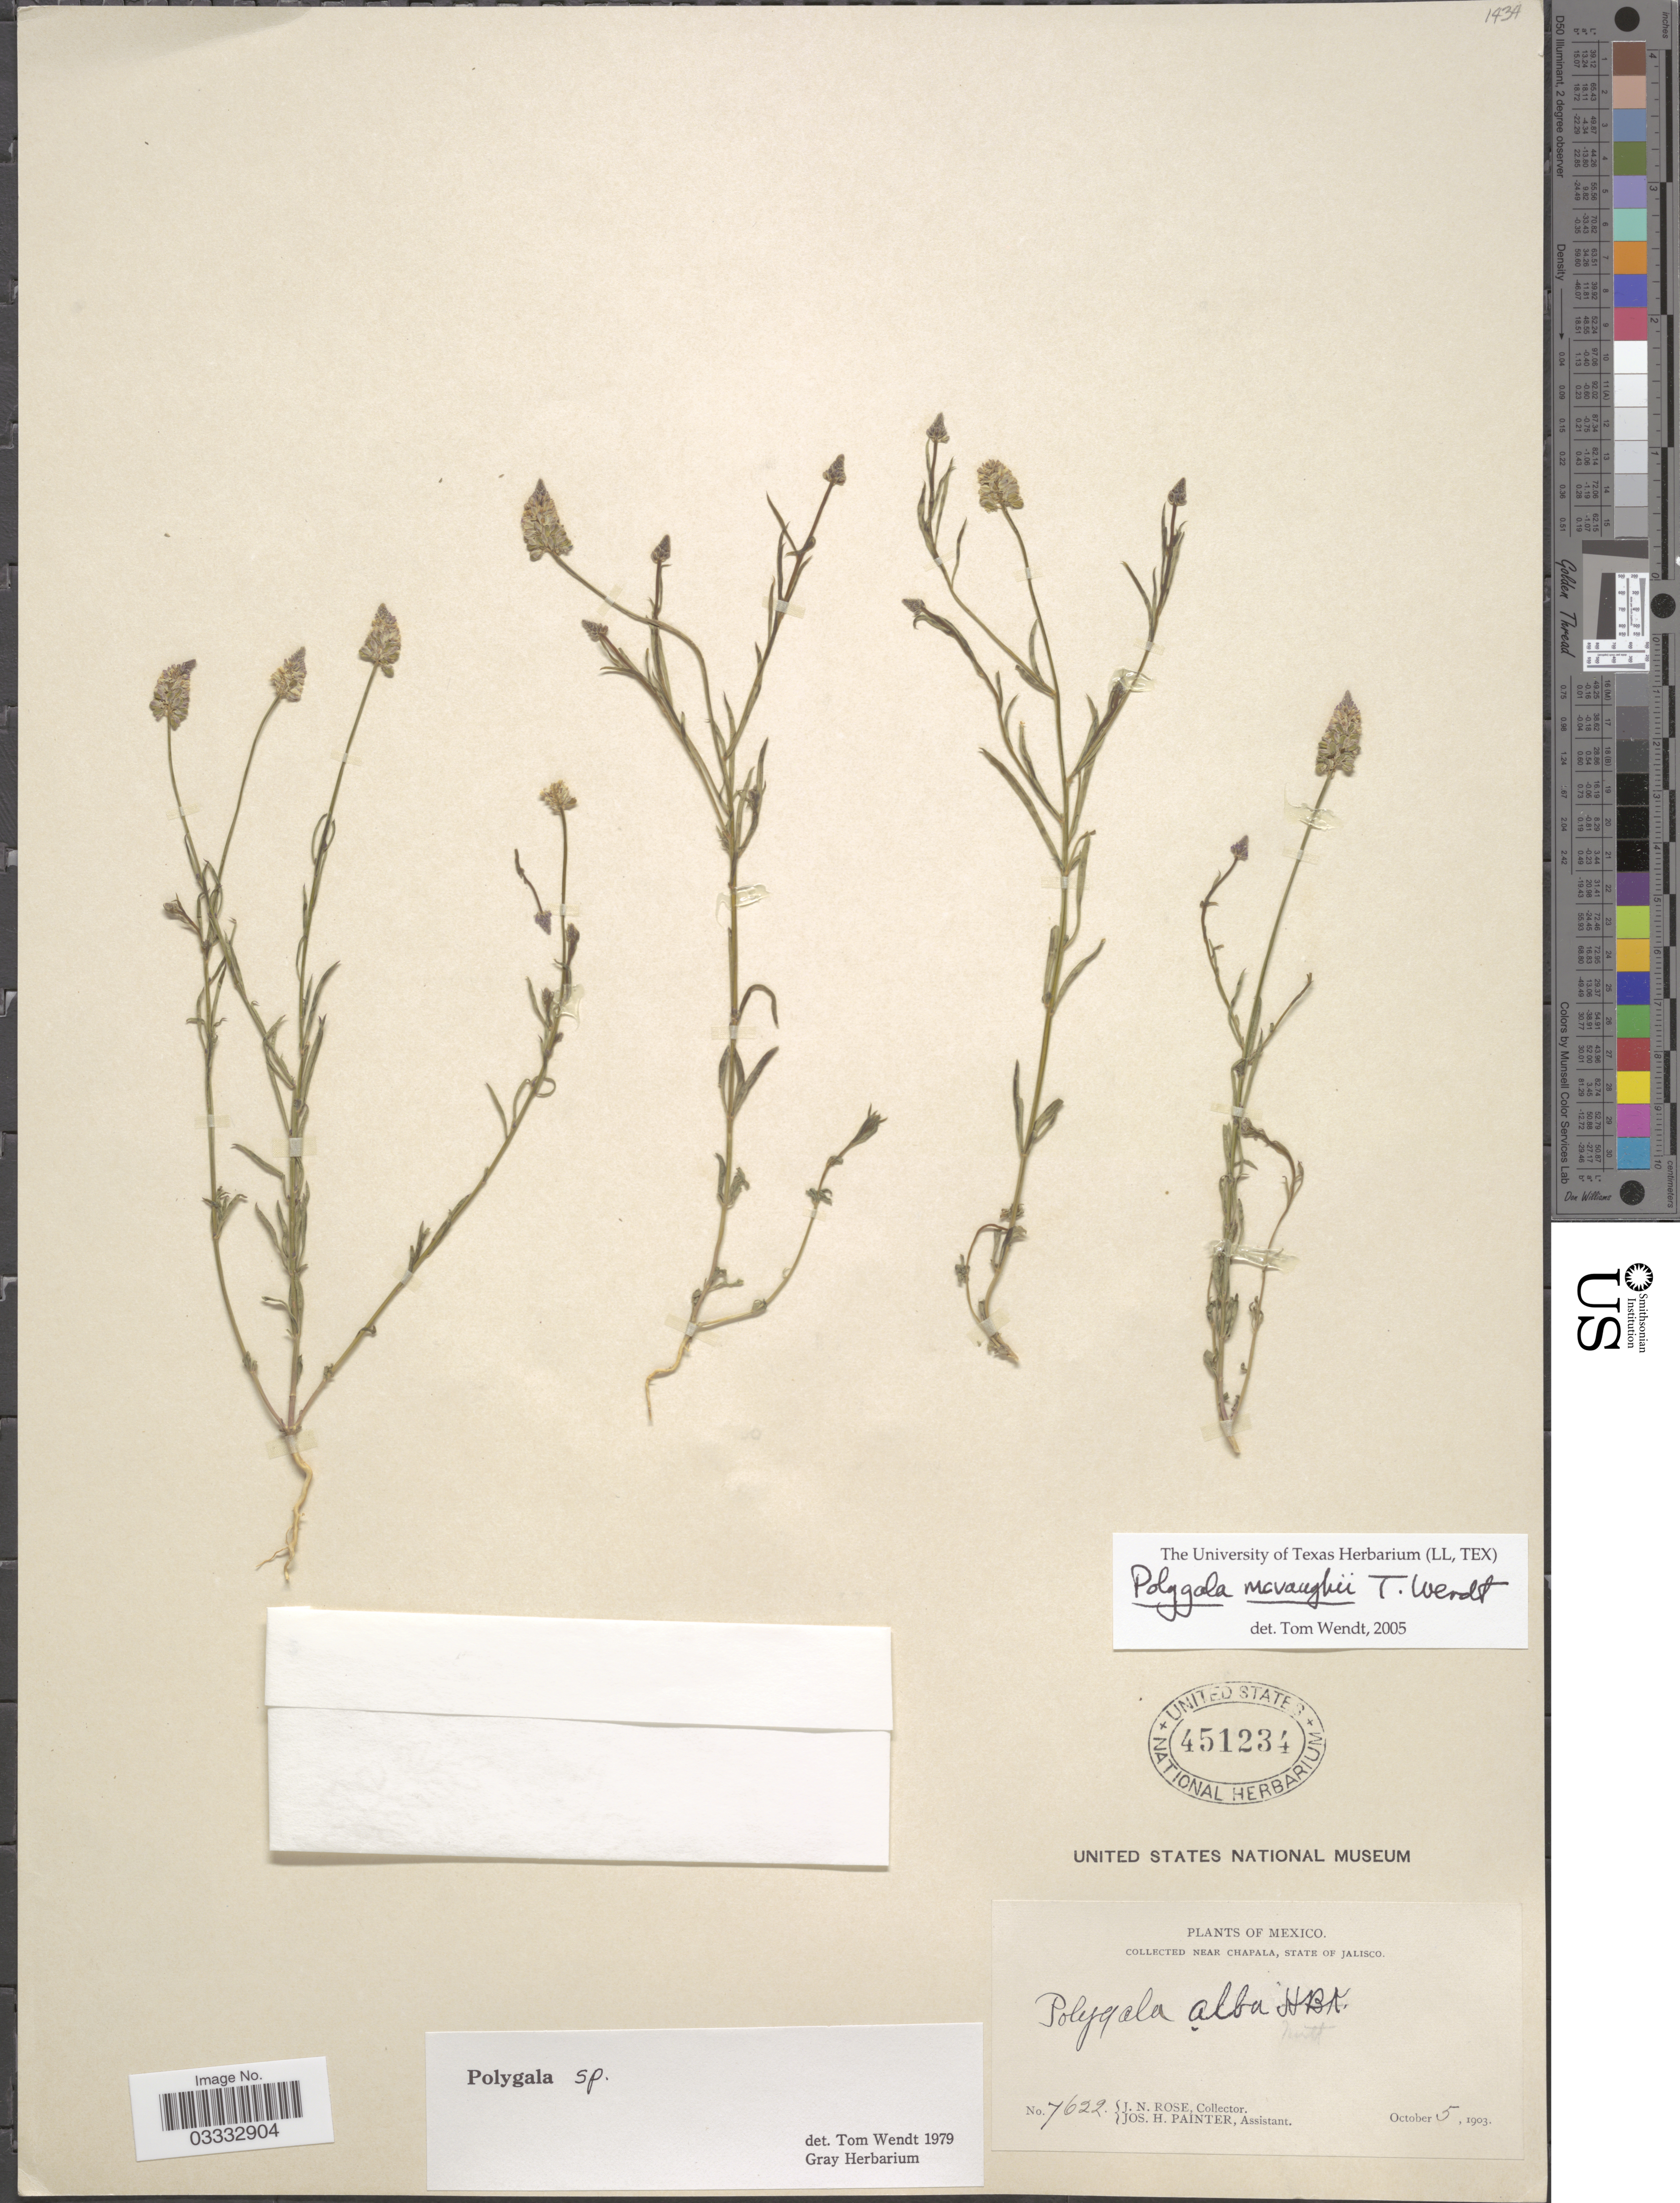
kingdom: Plantae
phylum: Tracheophyta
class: Magnoliopsida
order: Fabales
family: Polygalaceae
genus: Polygala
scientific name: Polygala mcvaughii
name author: T. Wendt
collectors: J. N. Rose & J. H. Painter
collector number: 7622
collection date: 1903-10-05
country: Mexico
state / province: Jalisco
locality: Near Chapala.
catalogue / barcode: US 451234